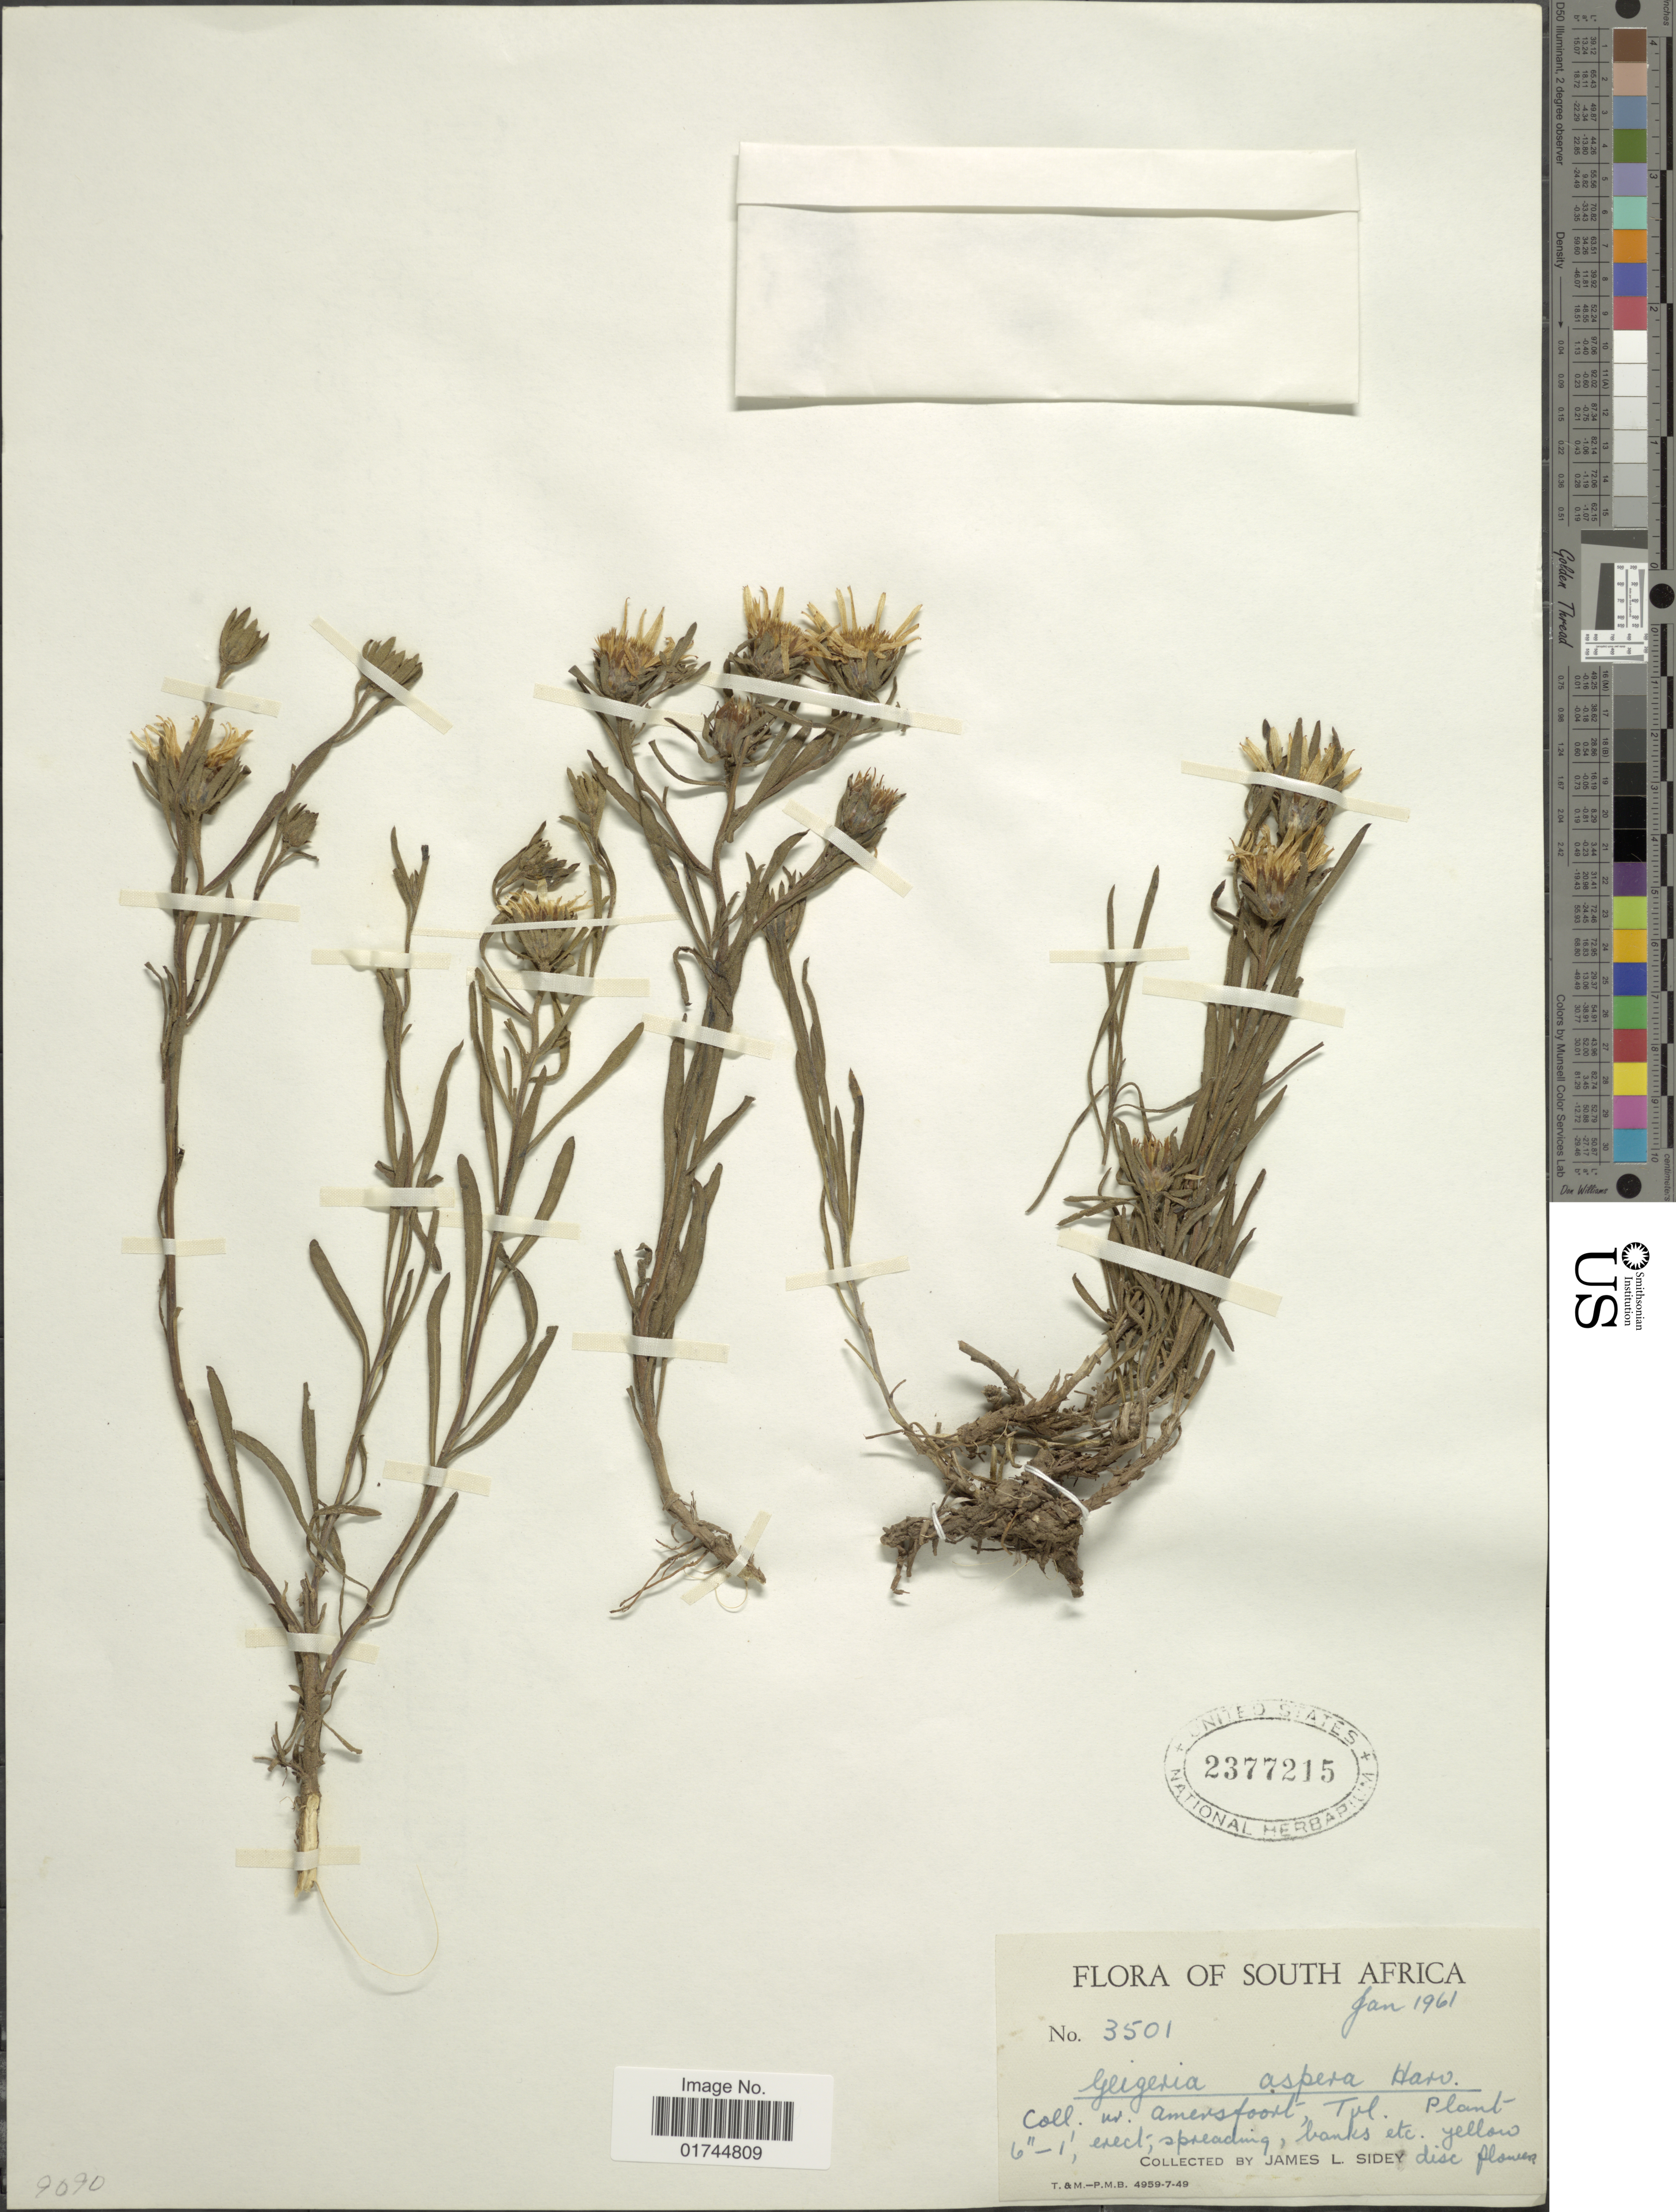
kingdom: Plantae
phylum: Tracheophyta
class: Magnoliopsida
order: Asterales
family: Asteraceae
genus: Geigeria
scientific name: Geigeria aspera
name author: Harv.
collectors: J. L. Sidey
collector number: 3501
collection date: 1961-01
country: South Africa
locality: W. Amersfoort, Tvl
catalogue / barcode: US 2377215